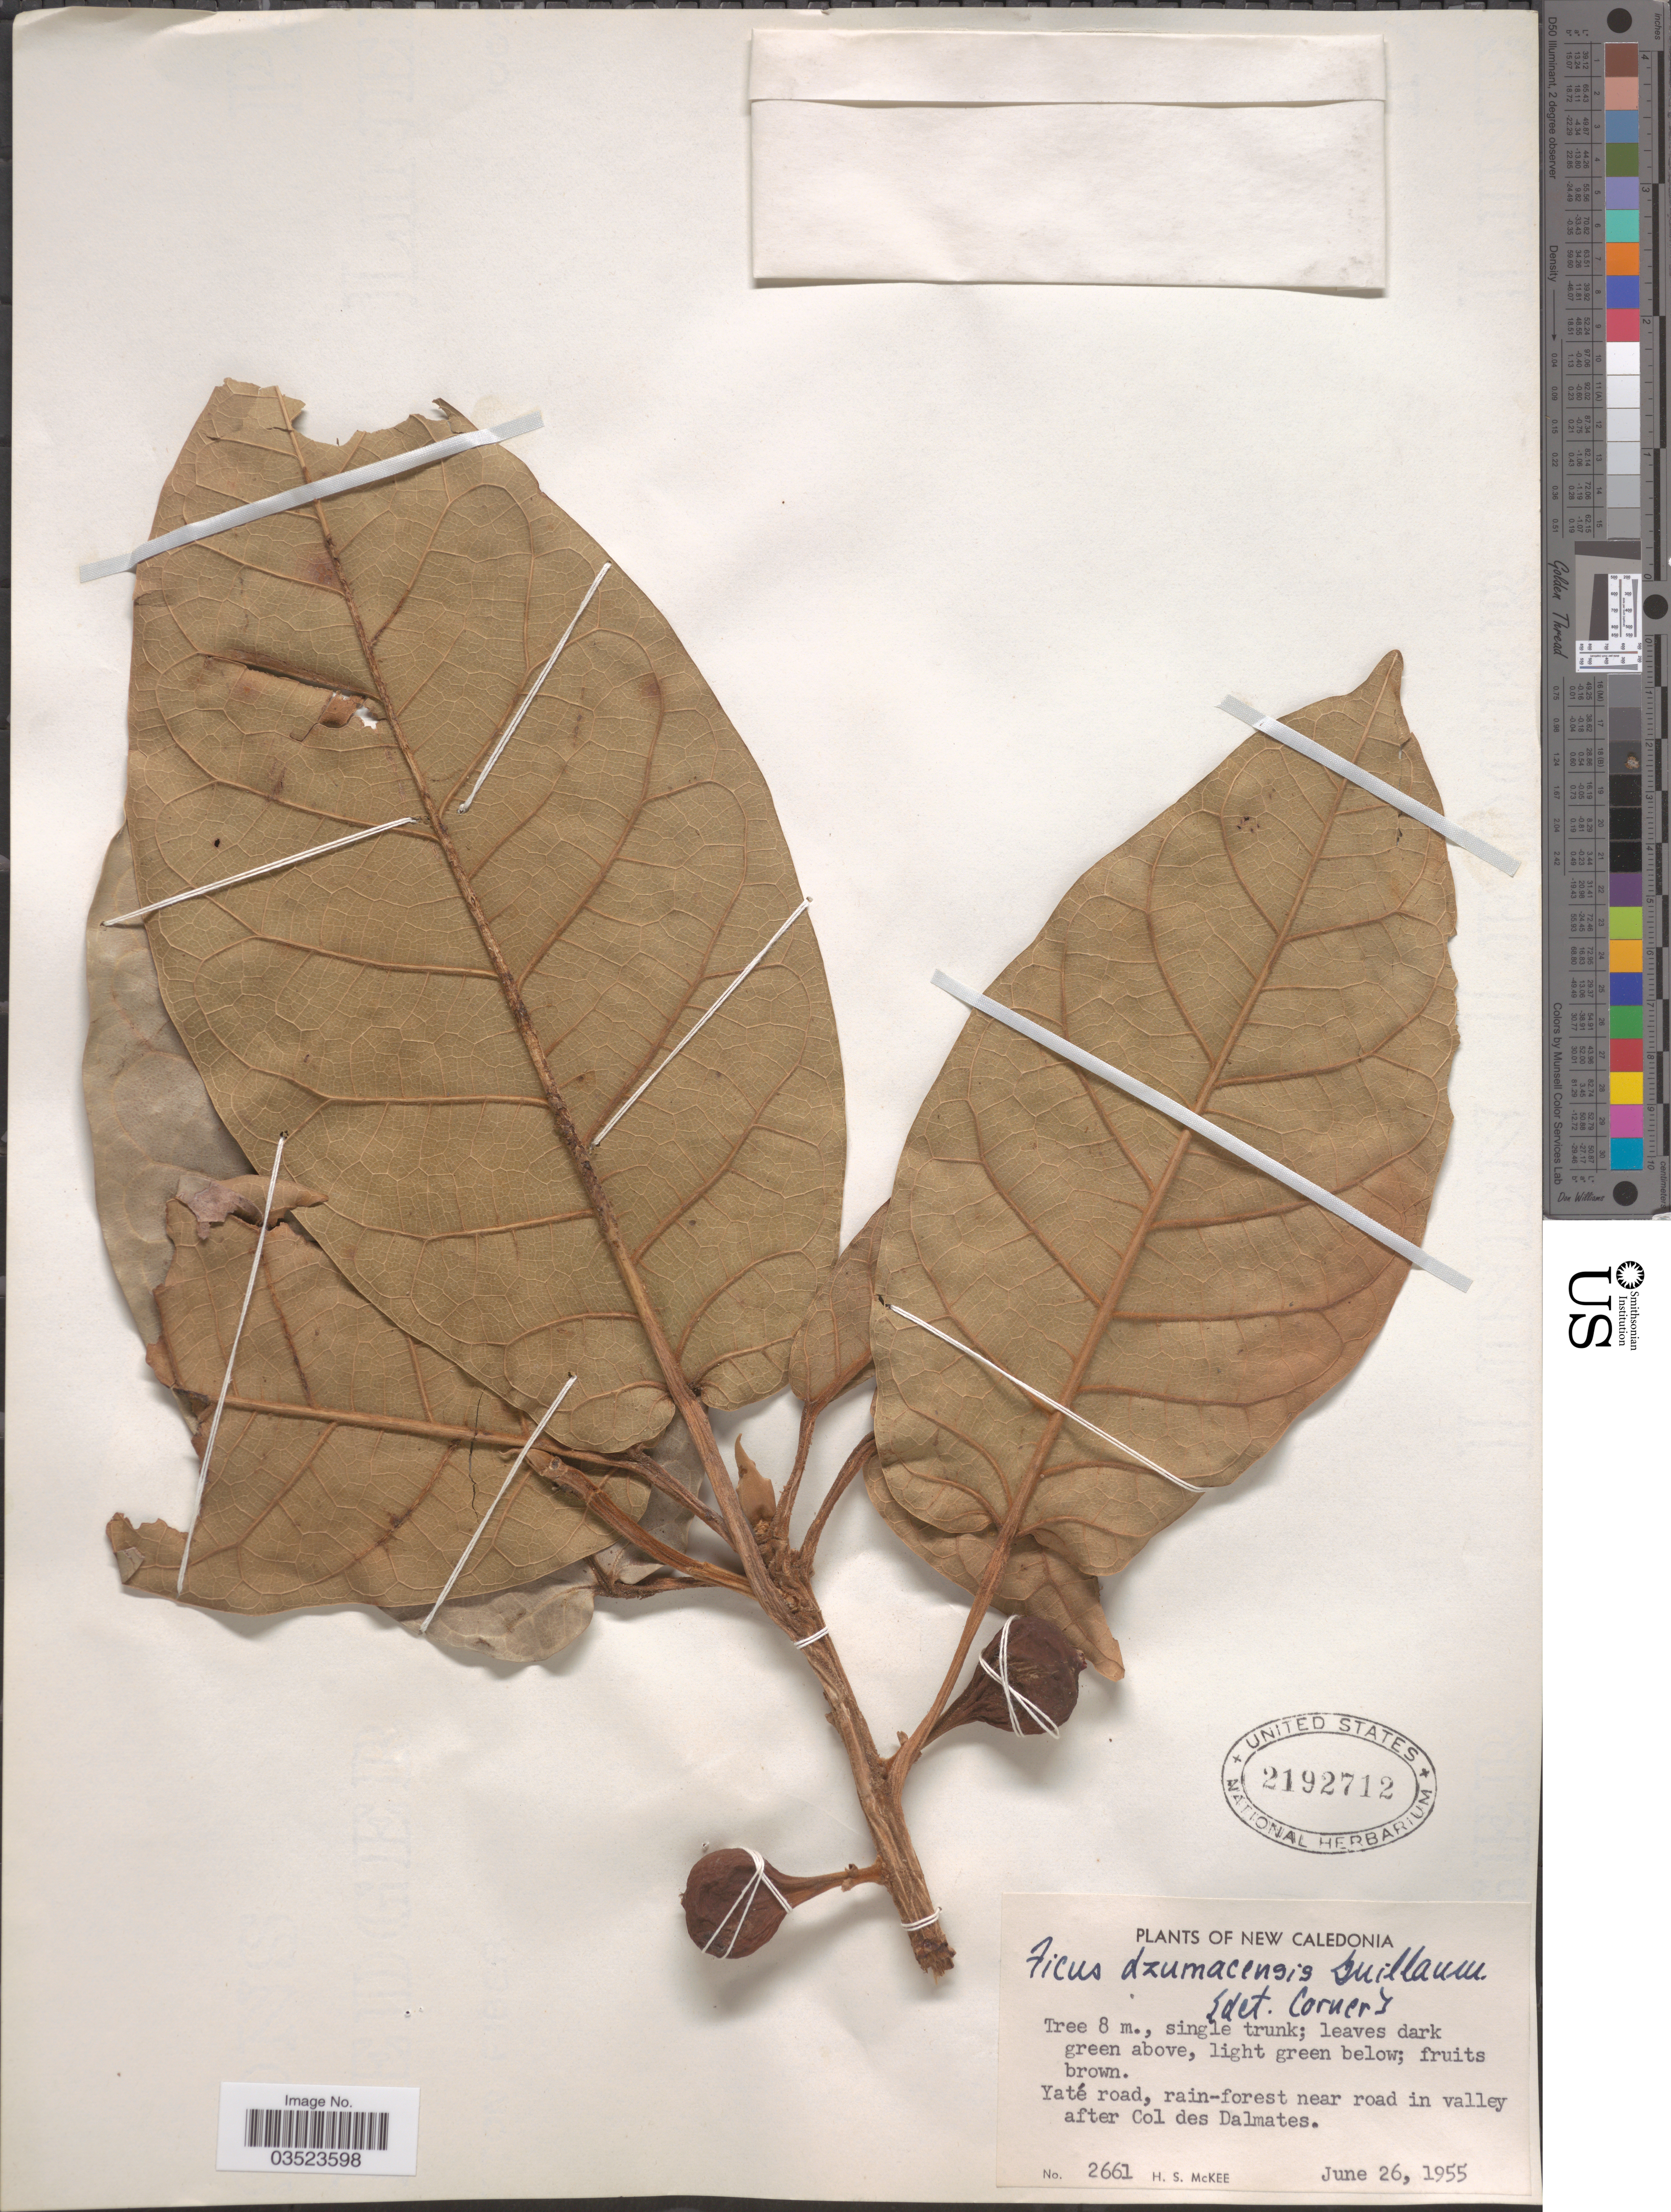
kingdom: Plantae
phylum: Tracheophyta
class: Magnoliopsida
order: Rosales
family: Moraceae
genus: Ficus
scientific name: Ficus dzumacensis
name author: Guillaumin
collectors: H. S. McKee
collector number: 2661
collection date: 1955-06-26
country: New Caledonia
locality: Yaté road, rain-forest near road in valley after Col des Dalmates.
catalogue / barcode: US 2192712